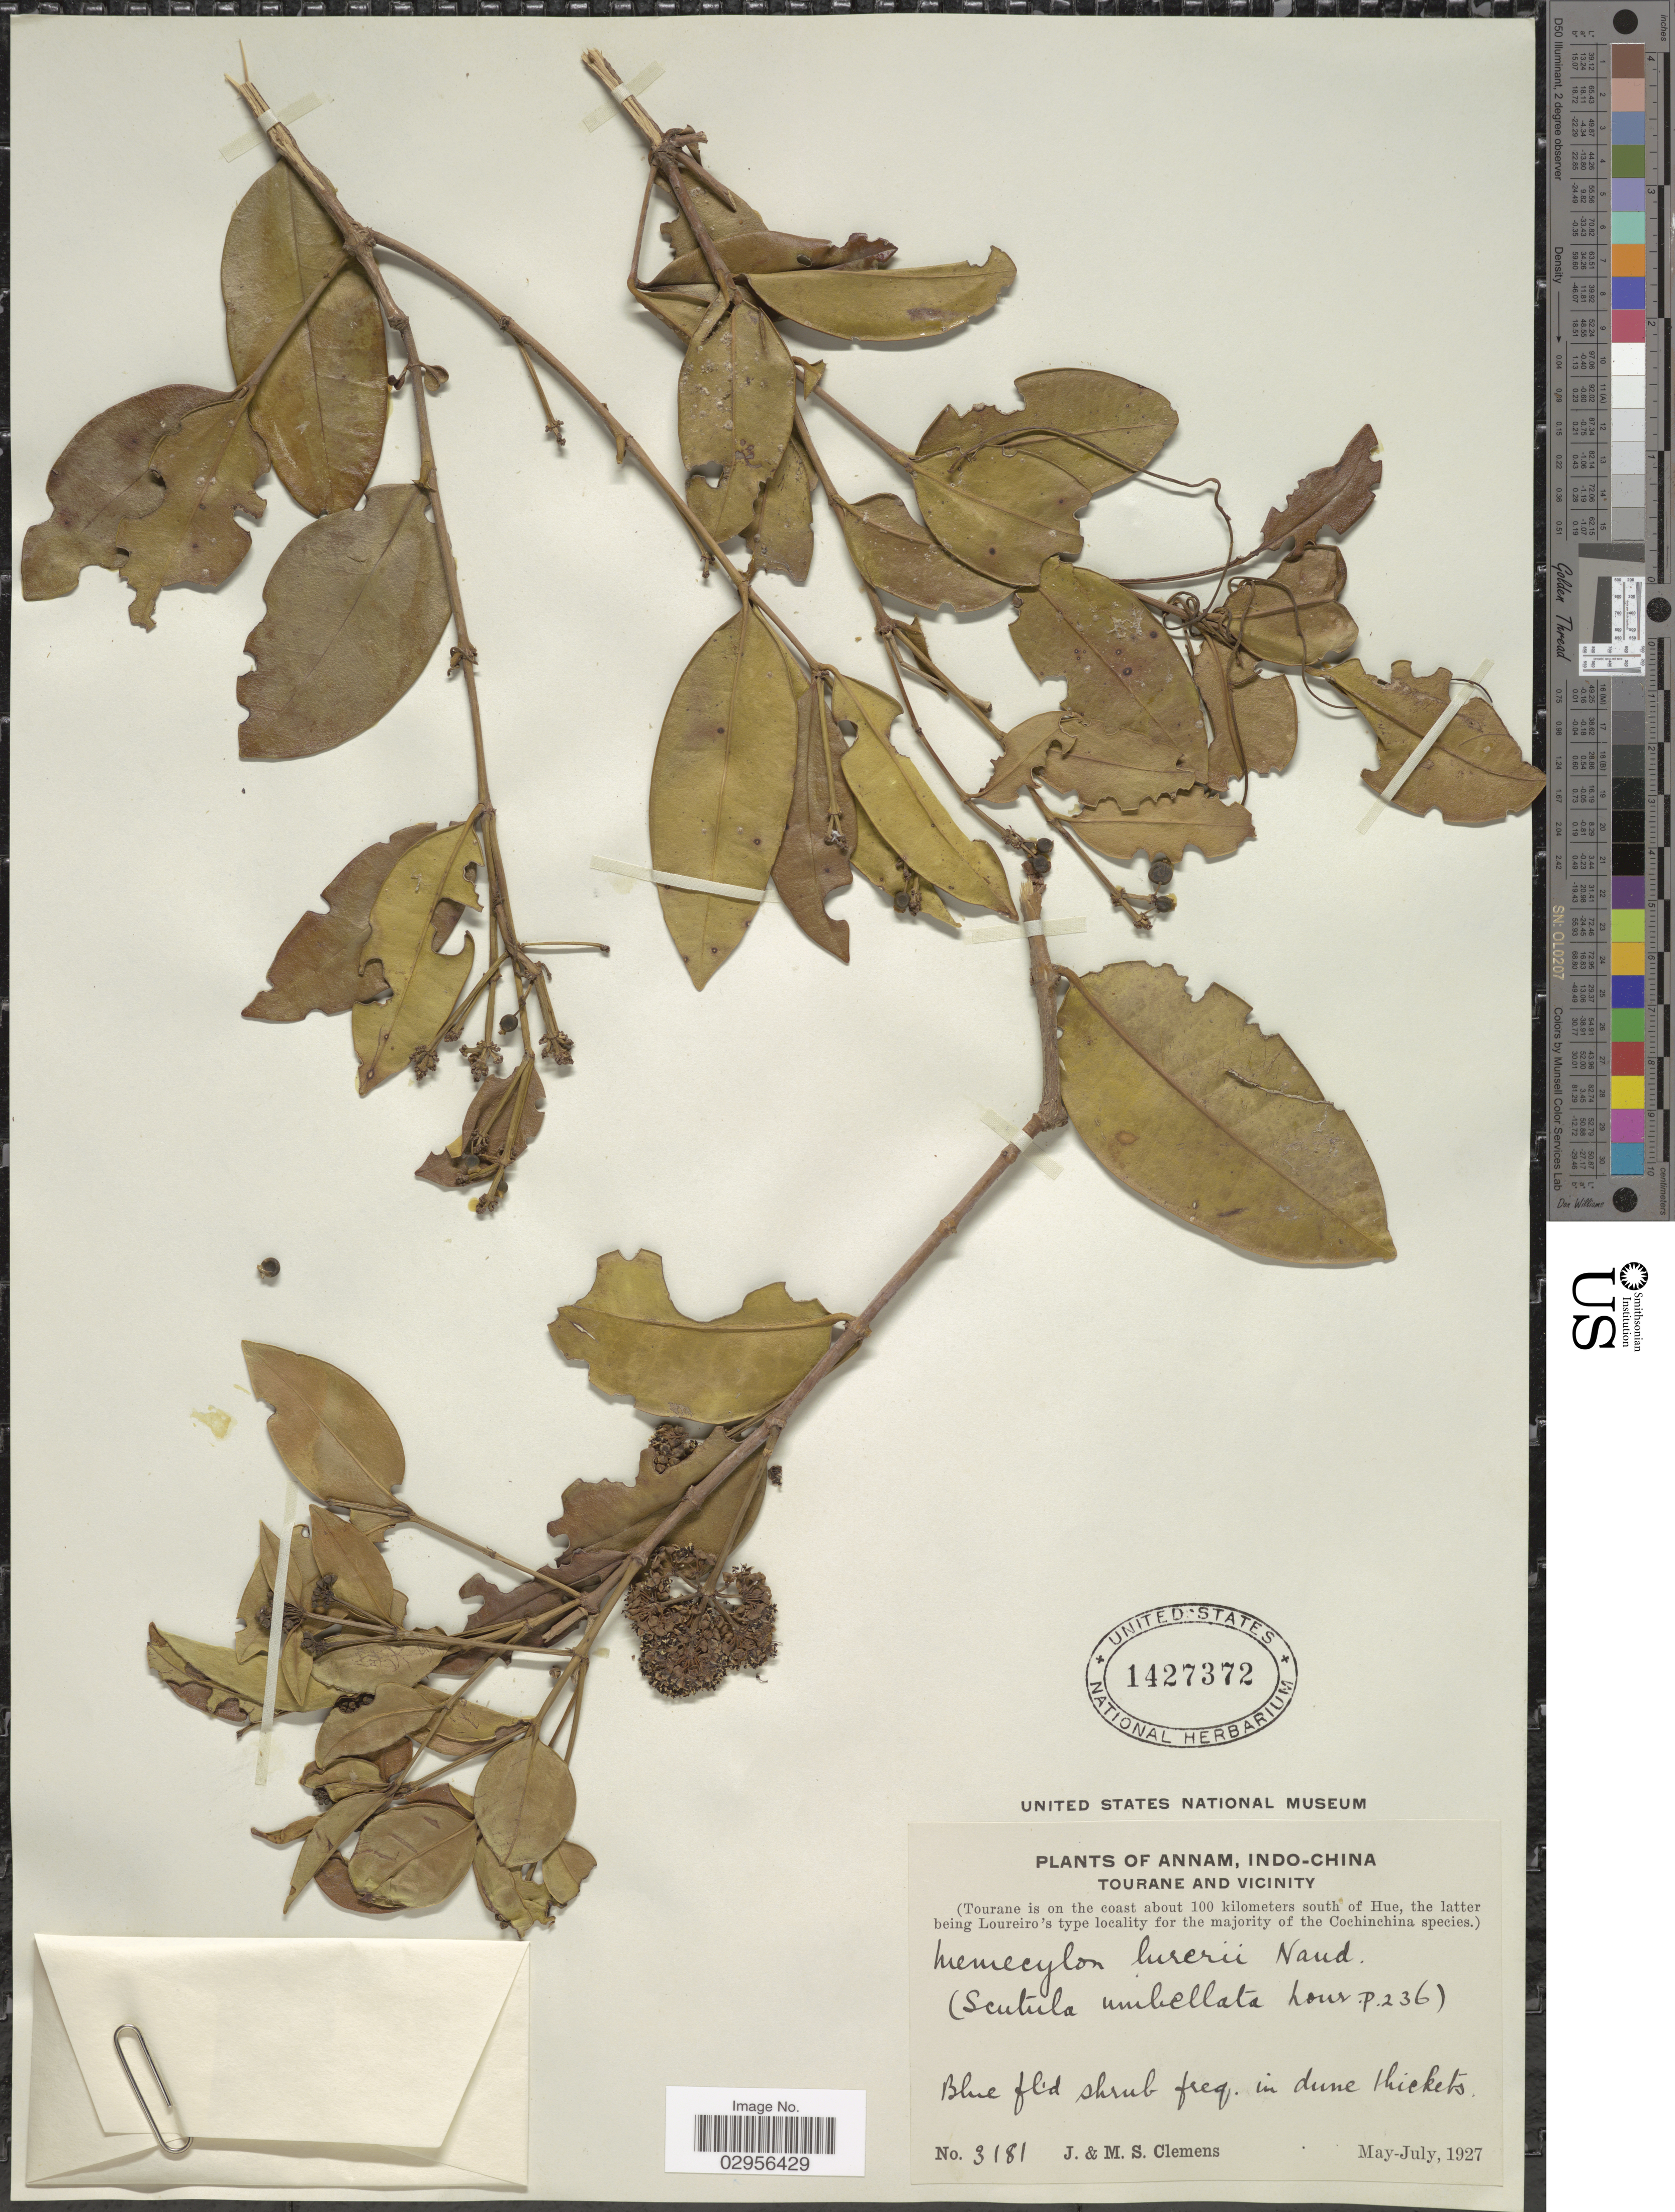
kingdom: Plantae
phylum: Tracheophyta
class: Magnoliopsida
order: Myrtales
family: Melastomataceae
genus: Memecylon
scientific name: Memecylon lurerii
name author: Naudin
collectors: J. Clemens & M. S. Clemens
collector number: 3181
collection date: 1927-05/1927-07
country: Vietnam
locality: Annam, Indo-China. Tourane and vicinity. (Tourane is on the coast about 100 kilometers south of Hue).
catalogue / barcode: US 1427372